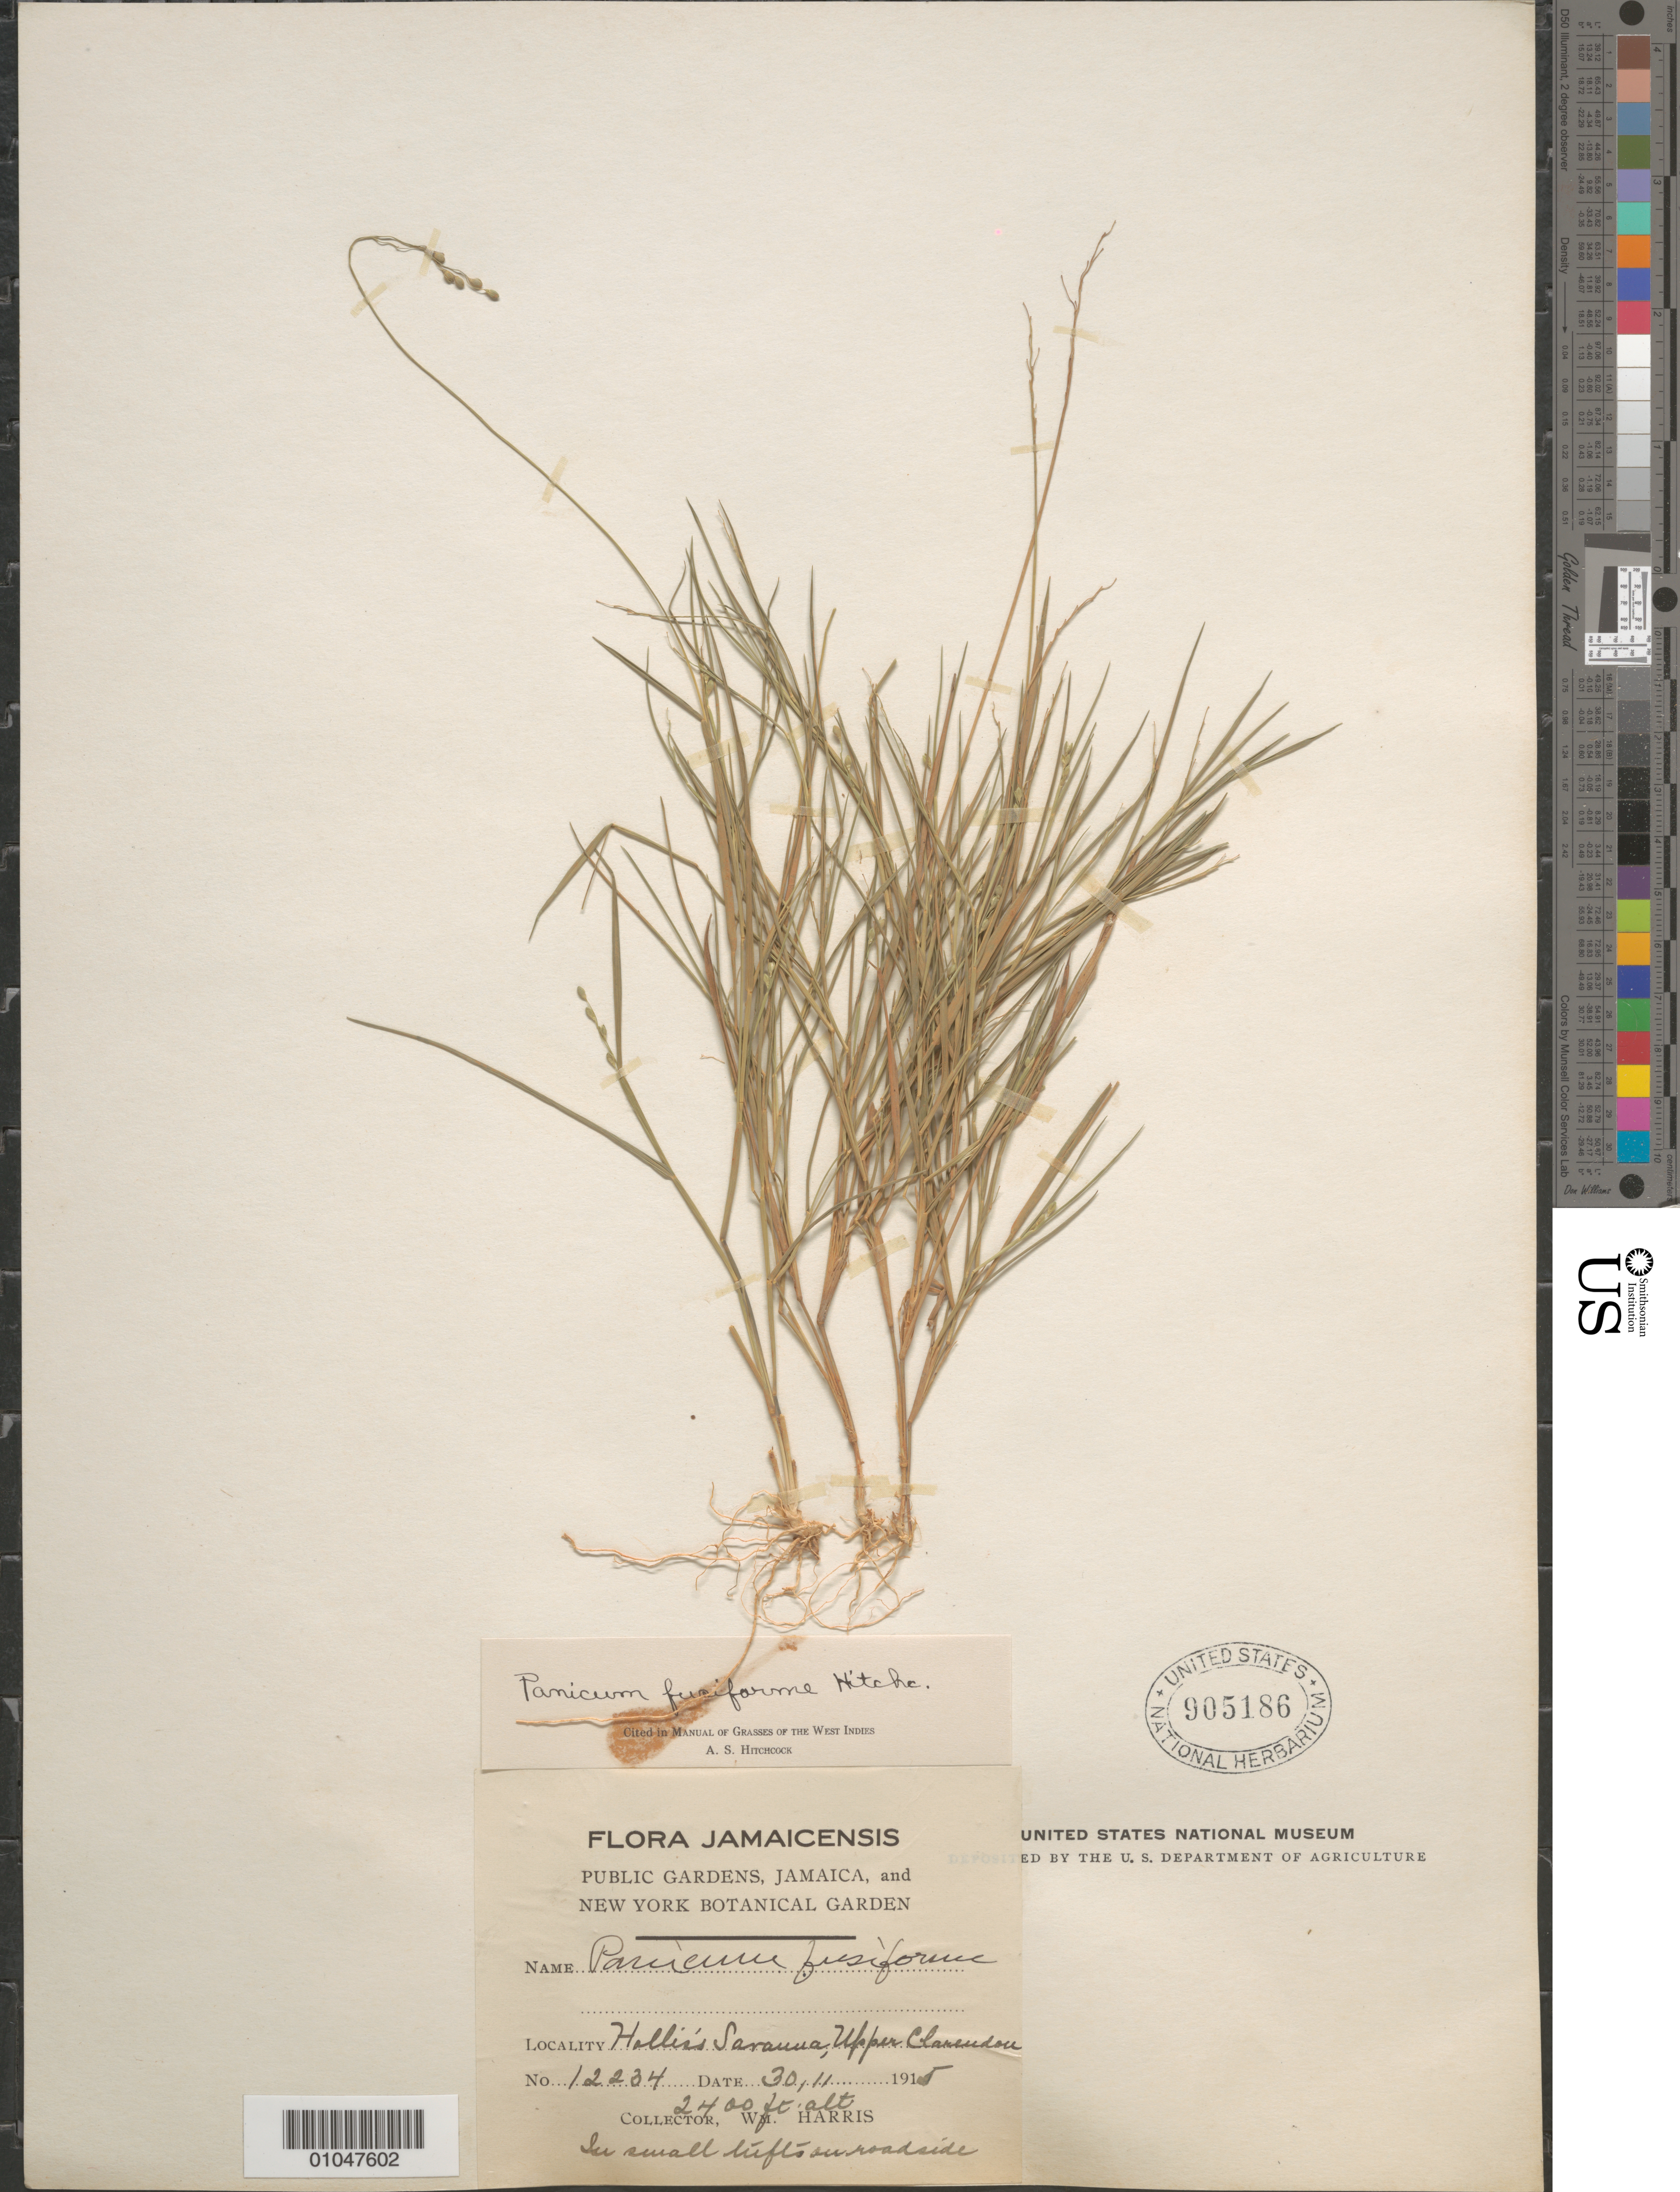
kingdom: Plantae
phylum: Tracheophyta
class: Liliopsida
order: Poales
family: Poaceae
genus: Panicum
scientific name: Panicum fusiforme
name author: Hitchc.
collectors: W. Harris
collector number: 12234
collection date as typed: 30 Nov 1915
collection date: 1915-11-30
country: Jamaica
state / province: Clarendon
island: Jamaica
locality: Hollis savanna, Upper Clarendon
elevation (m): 732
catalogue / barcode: US 905186